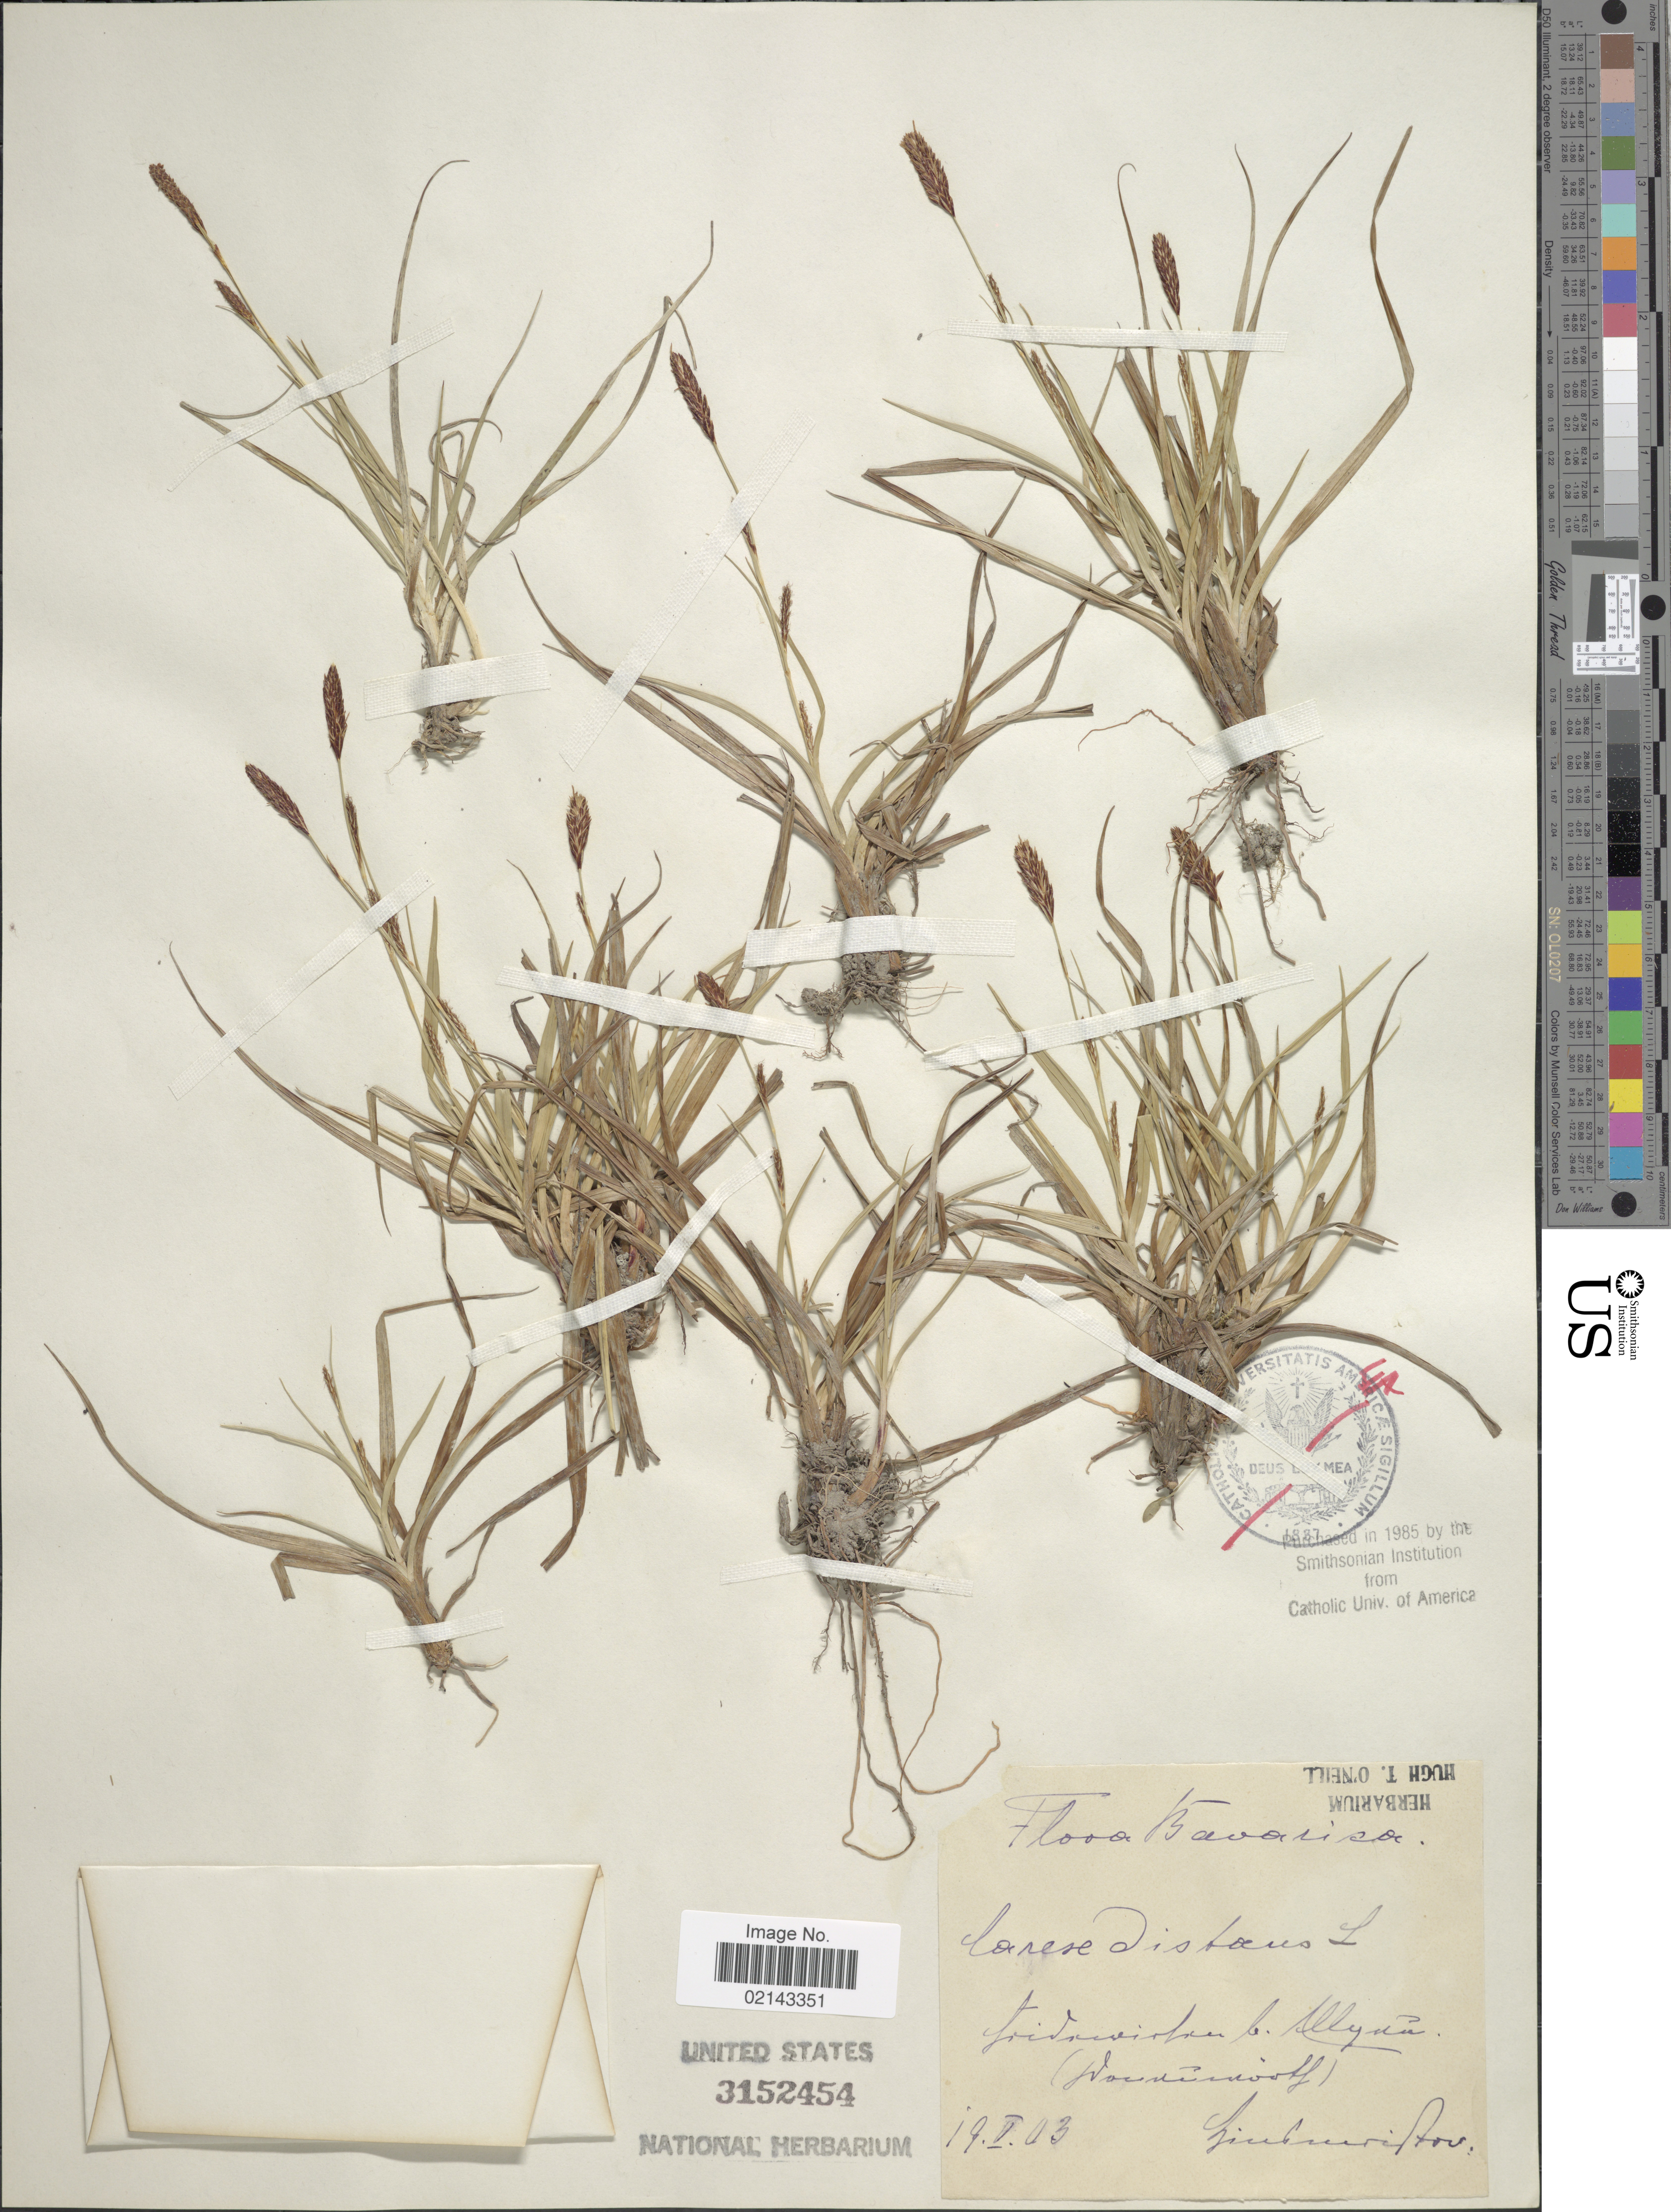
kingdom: Plantae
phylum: Tracheophyta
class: Liliopsida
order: Poales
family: Cyperaceae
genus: Carex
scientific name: Carex distans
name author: L.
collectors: ex Herb. Hugh T. O' Neill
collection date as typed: Transcribed d/m/y: 19/5/3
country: Germany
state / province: Bayern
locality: Bavarica, [illegible text]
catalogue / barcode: US 3152454